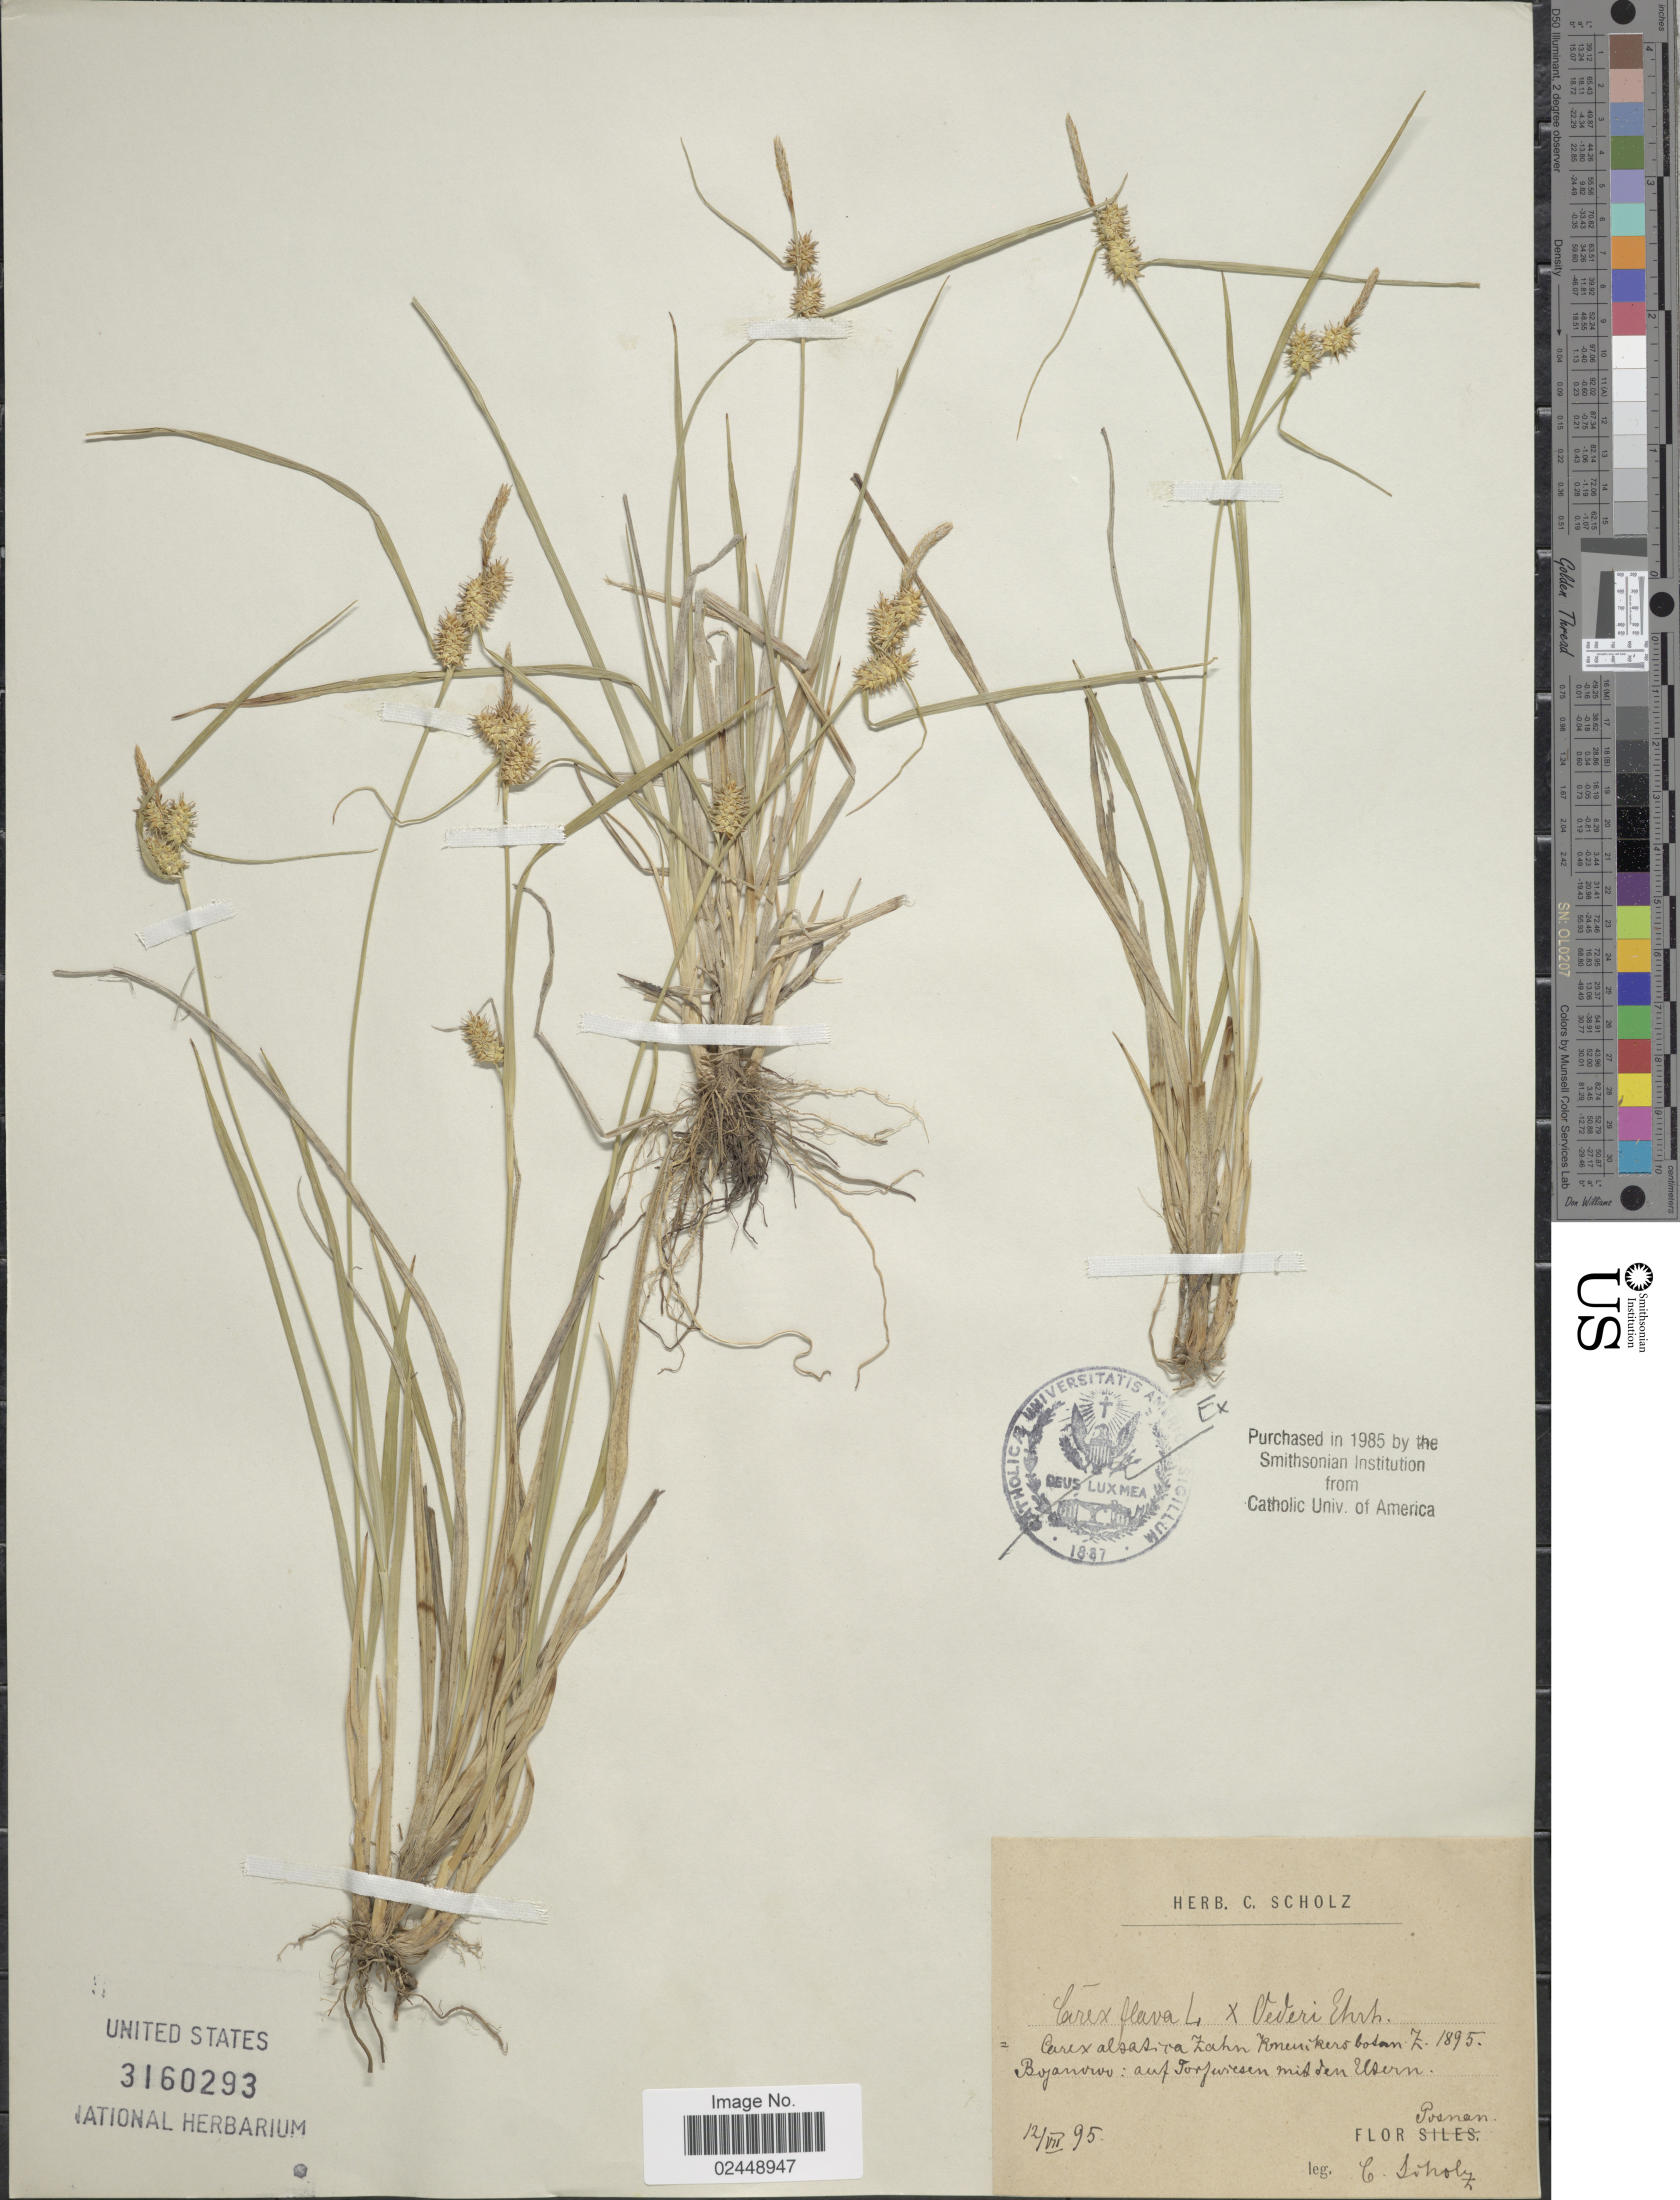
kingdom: Plantae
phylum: Tracheophyta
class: Liliopsida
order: Poales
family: Cyperaceae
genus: Carex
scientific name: Carex flava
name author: L.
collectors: C. Scholz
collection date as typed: Transcribed d/m/y: 12/7/95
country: Poland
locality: Posnan, Bohanou: auf Torfuriesen midden Usern. [interpreted]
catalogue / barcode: US 3160293